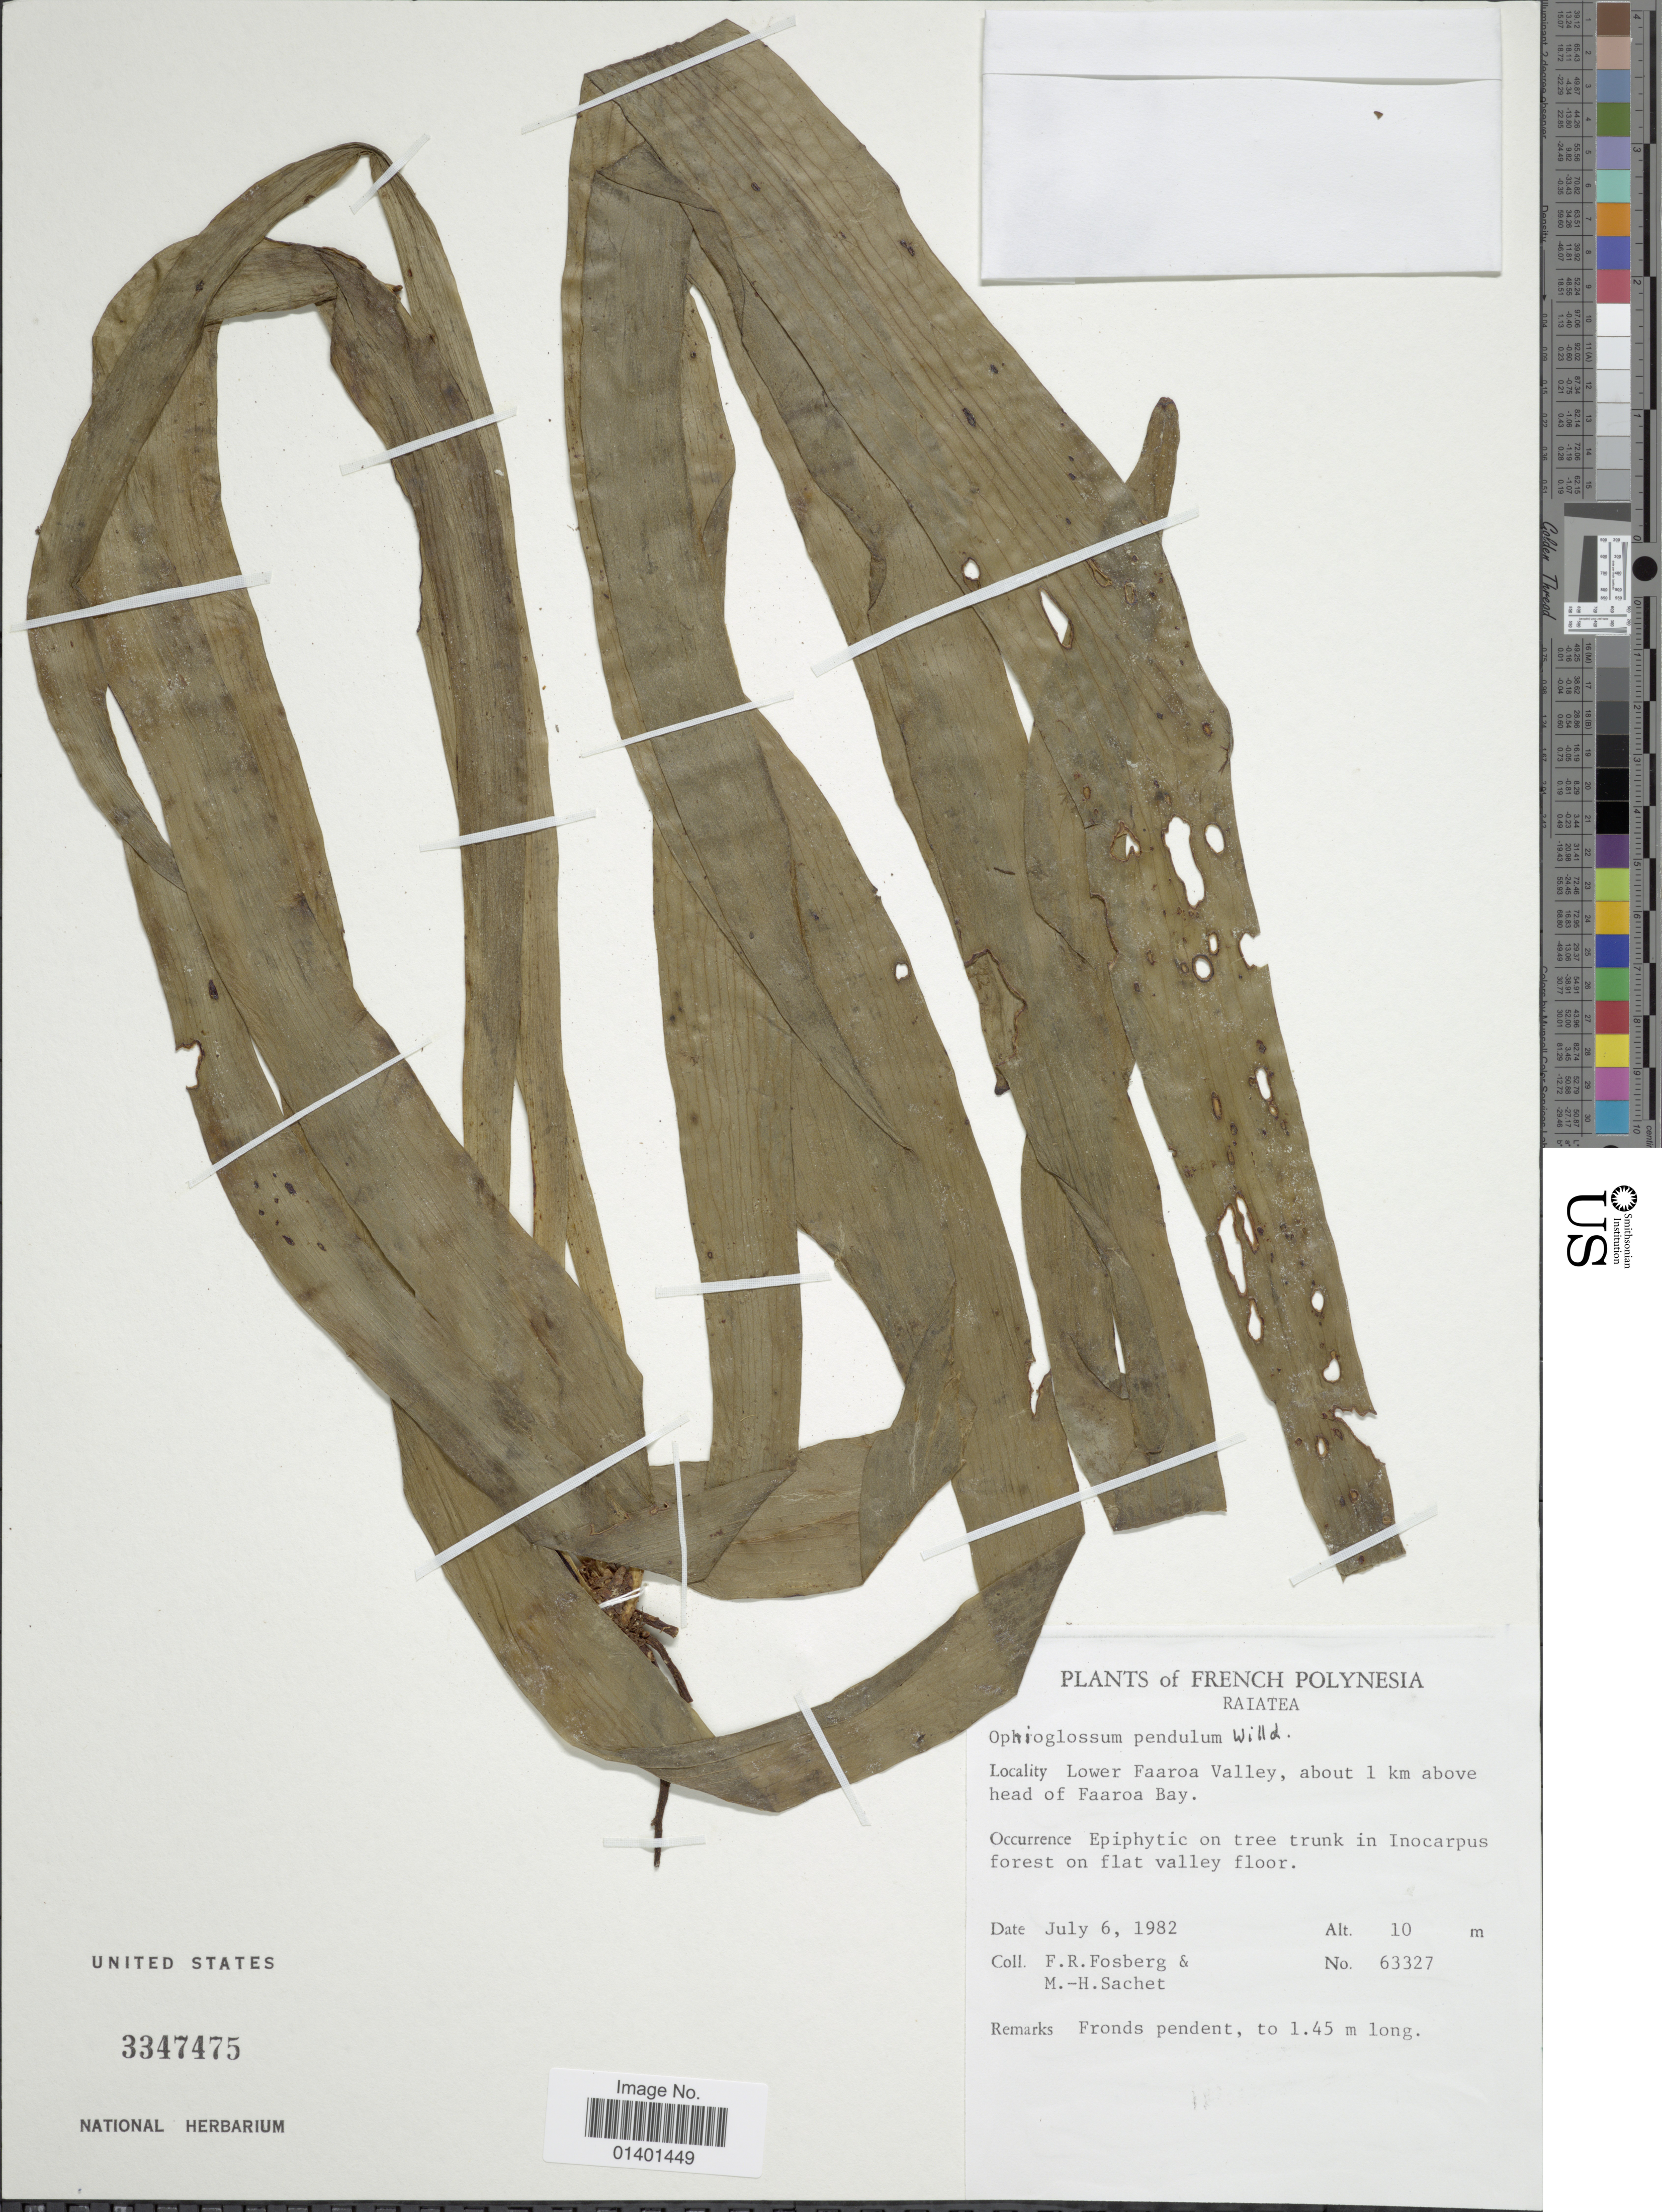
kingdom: Plantae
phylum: Tracheophyta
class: Polypodiopsida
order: Ophioglossales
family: Ophioglossaceae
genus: Ophioderma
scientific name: Ophioderma pendulum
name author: (L.) C. Presl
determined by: Wagner, W. L., (BOT), Smithsonian Institution - National Museum of Natural History (UNITED STATES)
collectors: F. R. Fosberg & M.-H. Sachet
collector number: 63327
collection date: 1982-07-06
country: French Polynesia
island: Raiatea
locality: Raiatea, Lower Faaroa Valley, about 1 km above head of Faaroa Bay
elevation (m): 10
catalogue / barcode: US 3347475